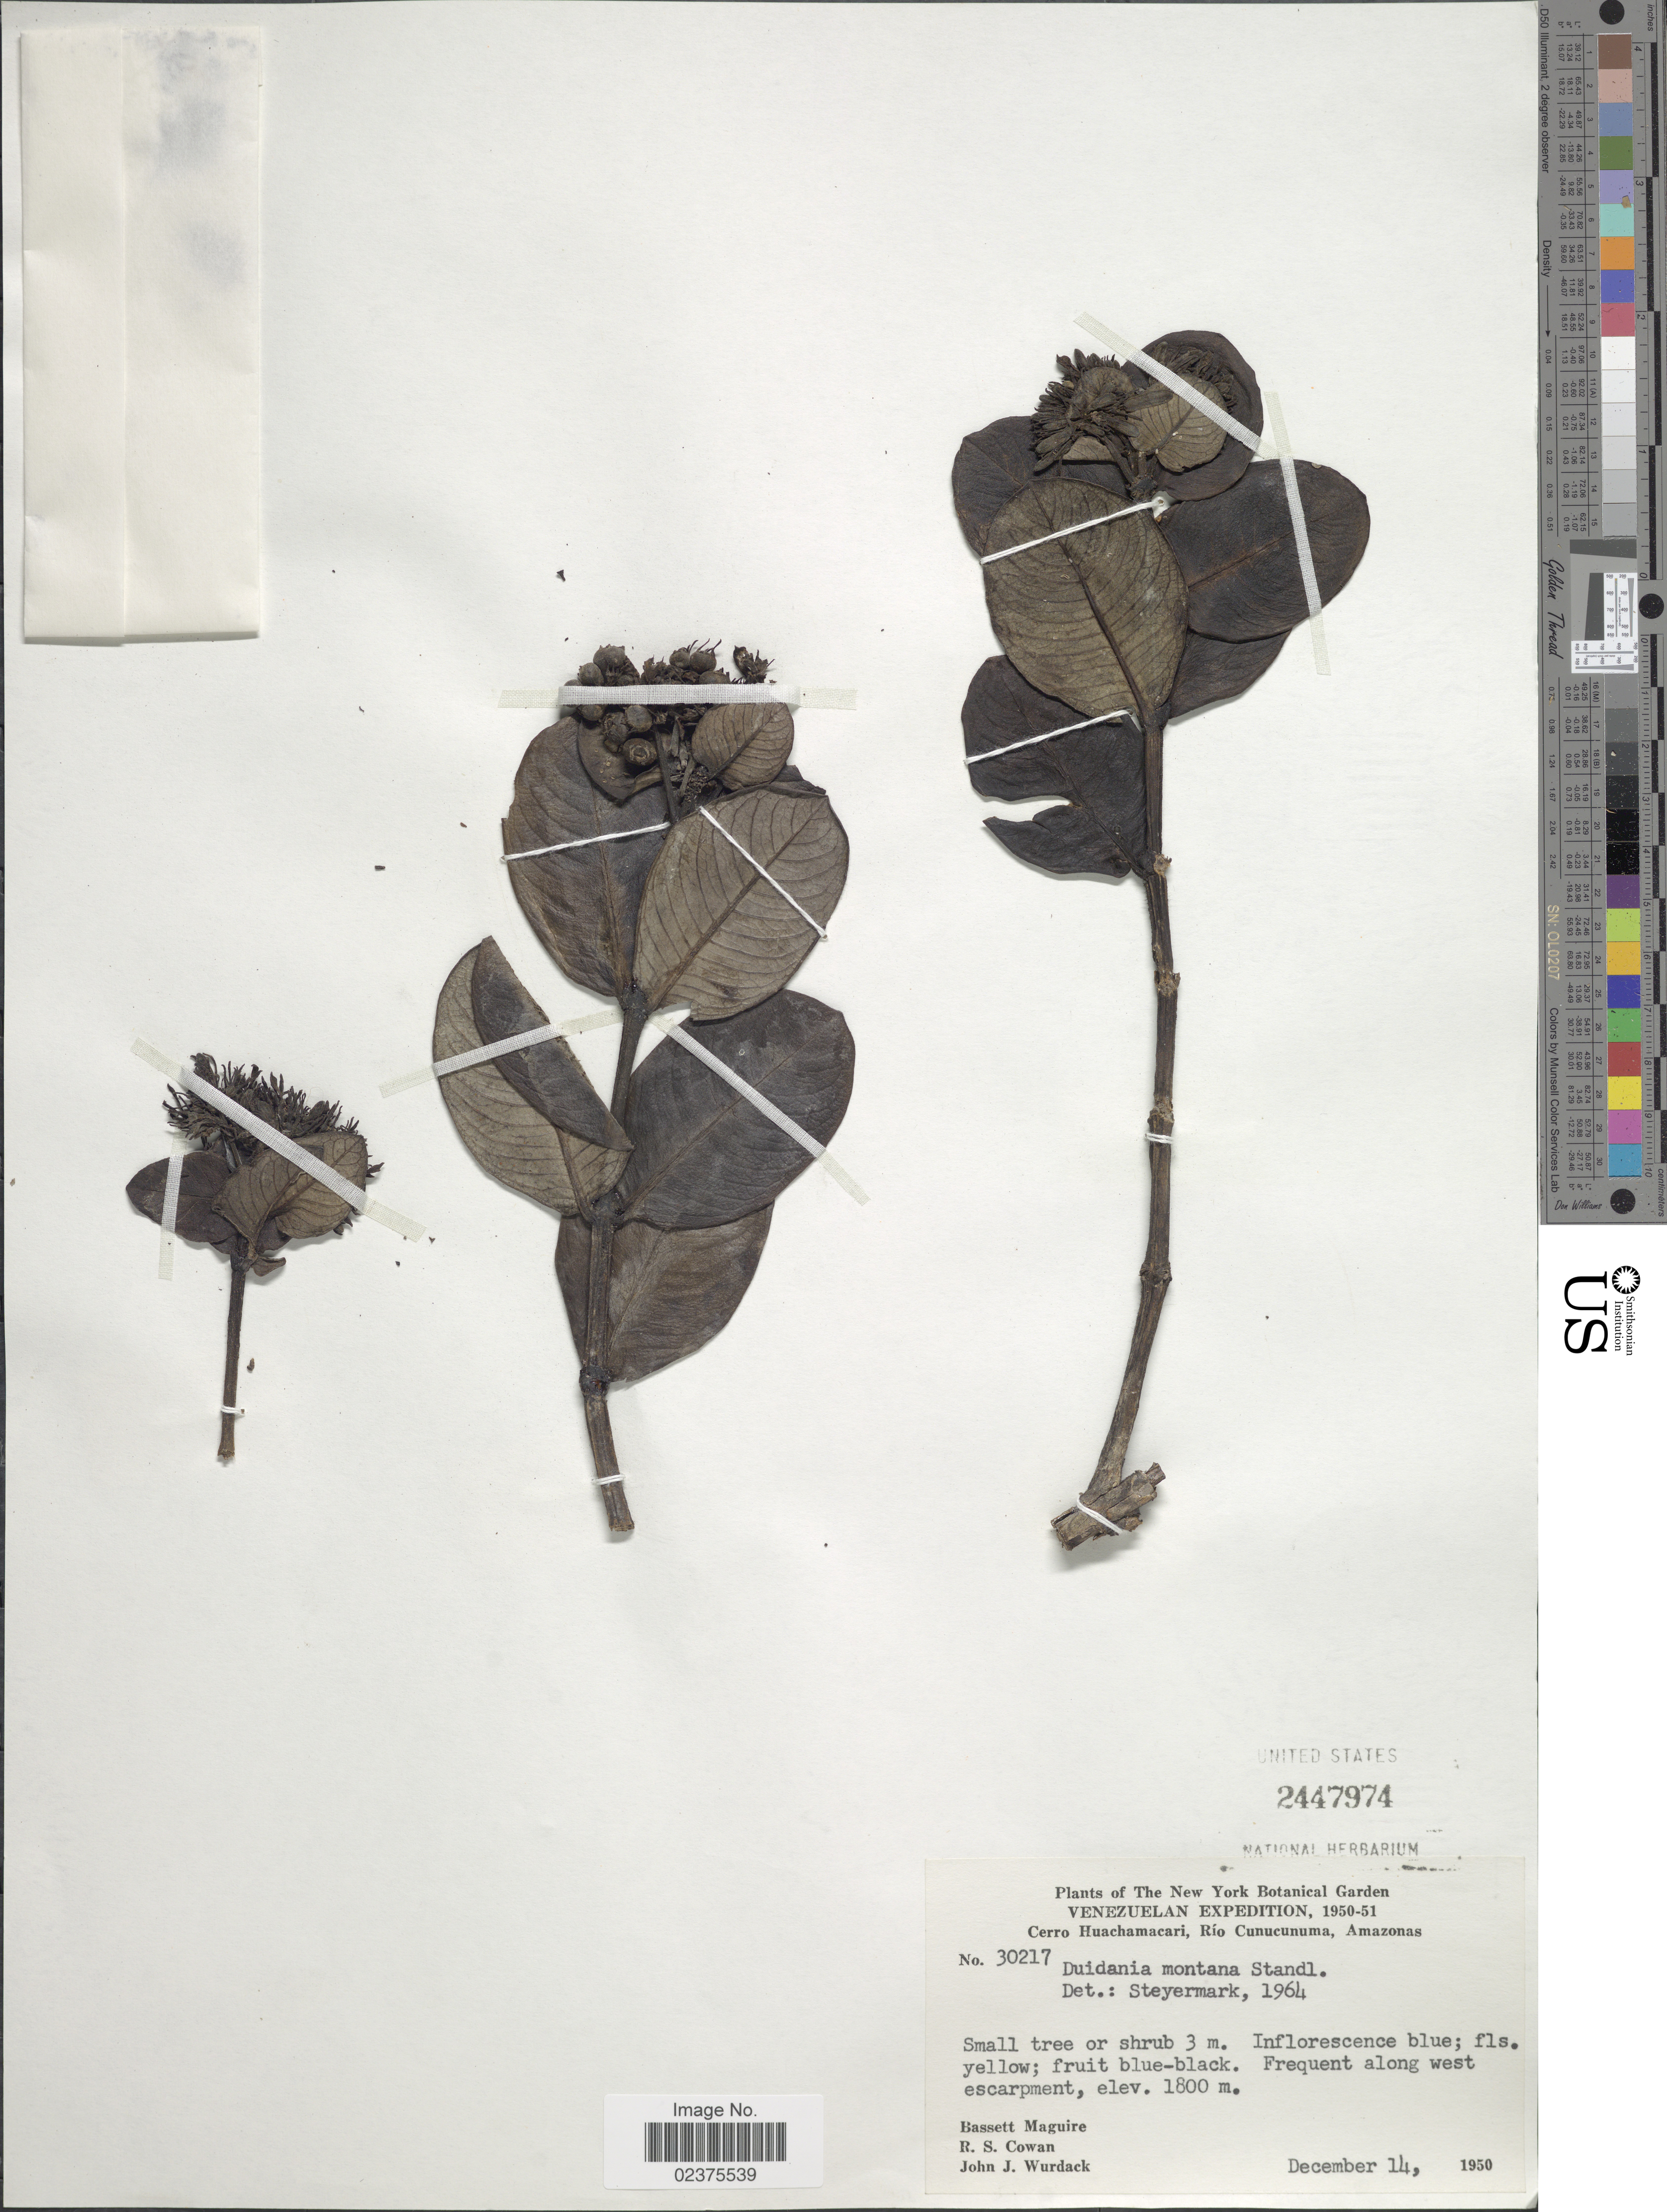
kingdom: Plantae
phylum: Tracheophyta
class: Magnoliopsida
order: Gentianales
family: Rubiaceae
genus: Duidania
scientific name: Duidania montana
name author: Standl.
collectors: B. Maguire, R. S. Cowan & J. J. Wurdack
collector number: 30217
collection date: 1950-12-14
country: Venezuela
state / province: Amazonas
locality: Cerro Huachamacari, Rio Cunucunuma, Amazonas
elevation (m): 1800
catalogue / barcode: US 2447974